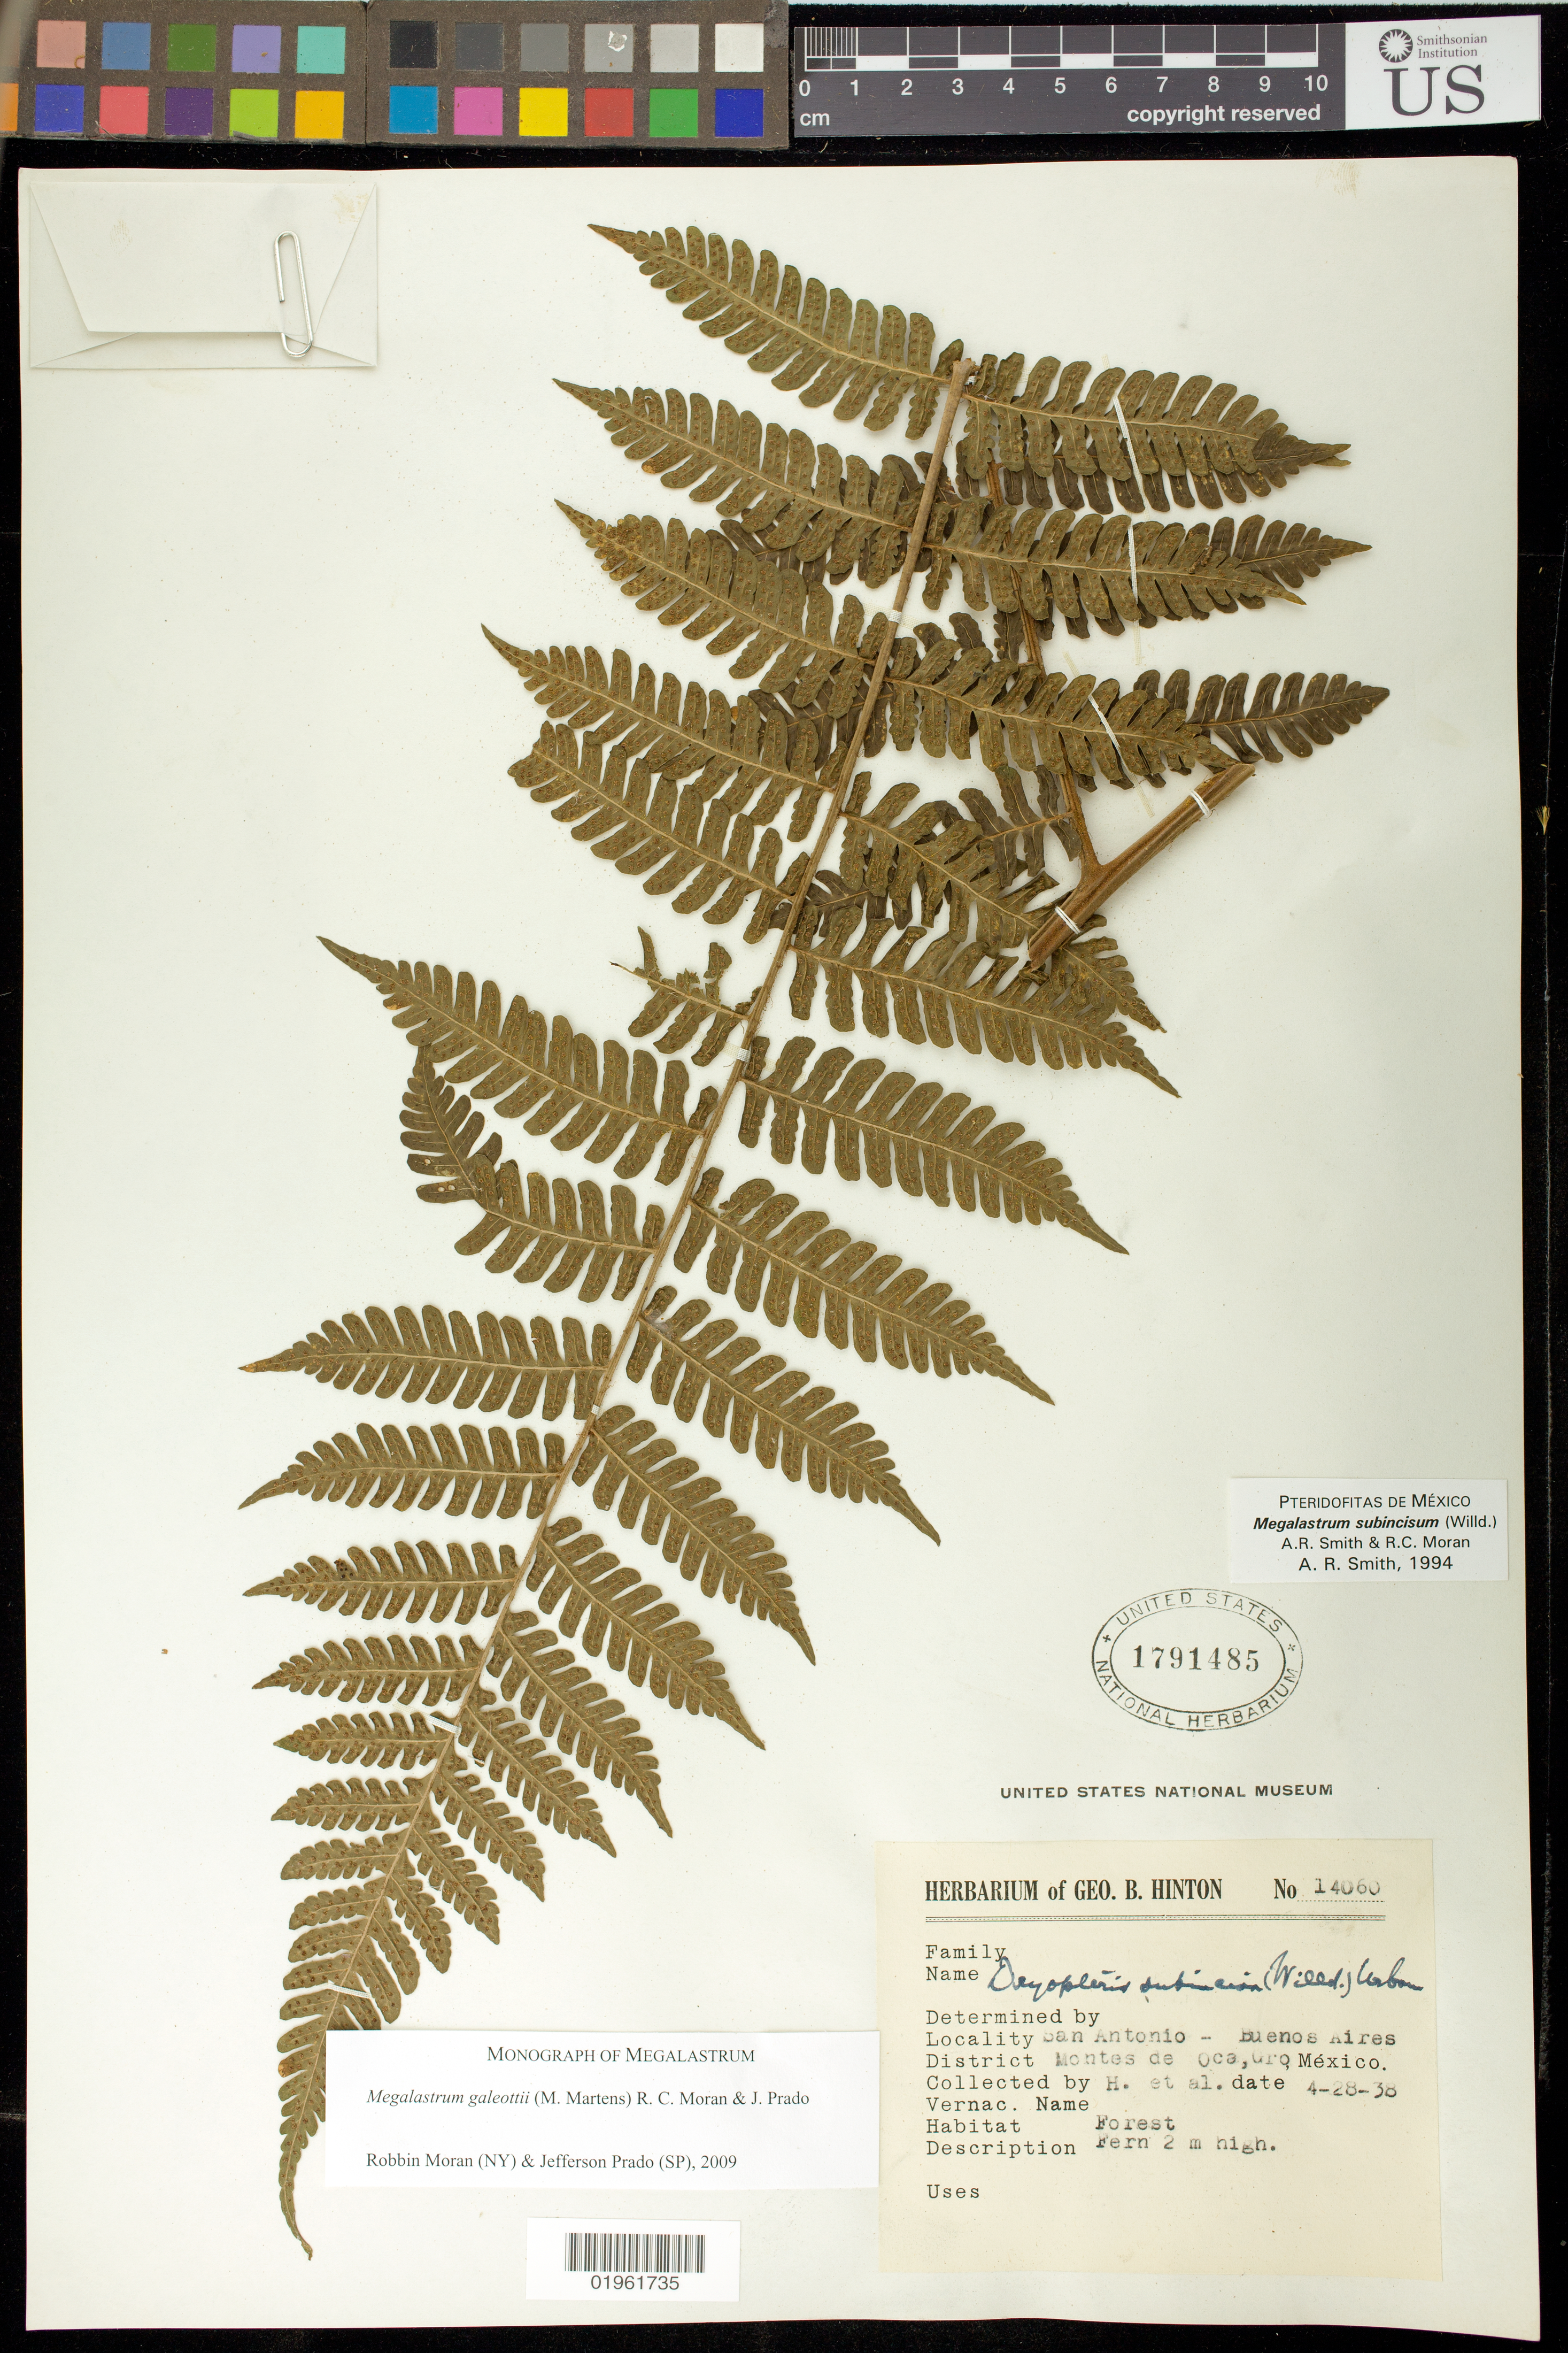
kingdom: Plantae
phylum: Tracheophyta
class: Polypodiopsida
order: Polypodiales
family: Dryopteridaceae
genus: Megalastrum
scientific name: Megalastrum galeottii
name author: (M. Martens) R.C. Moran & J. Prado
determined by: Moran, R. C.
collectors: G. B. Hinton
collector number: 14060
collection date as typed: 28 Apr 1938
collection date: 1938-04-28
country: Mexico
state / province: Guerrero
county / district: Unión De Isidoro Montes De Oca, La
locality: Montes de Oca mun. (?), San Antonio - Buenos Aires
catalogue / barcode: US 1791485